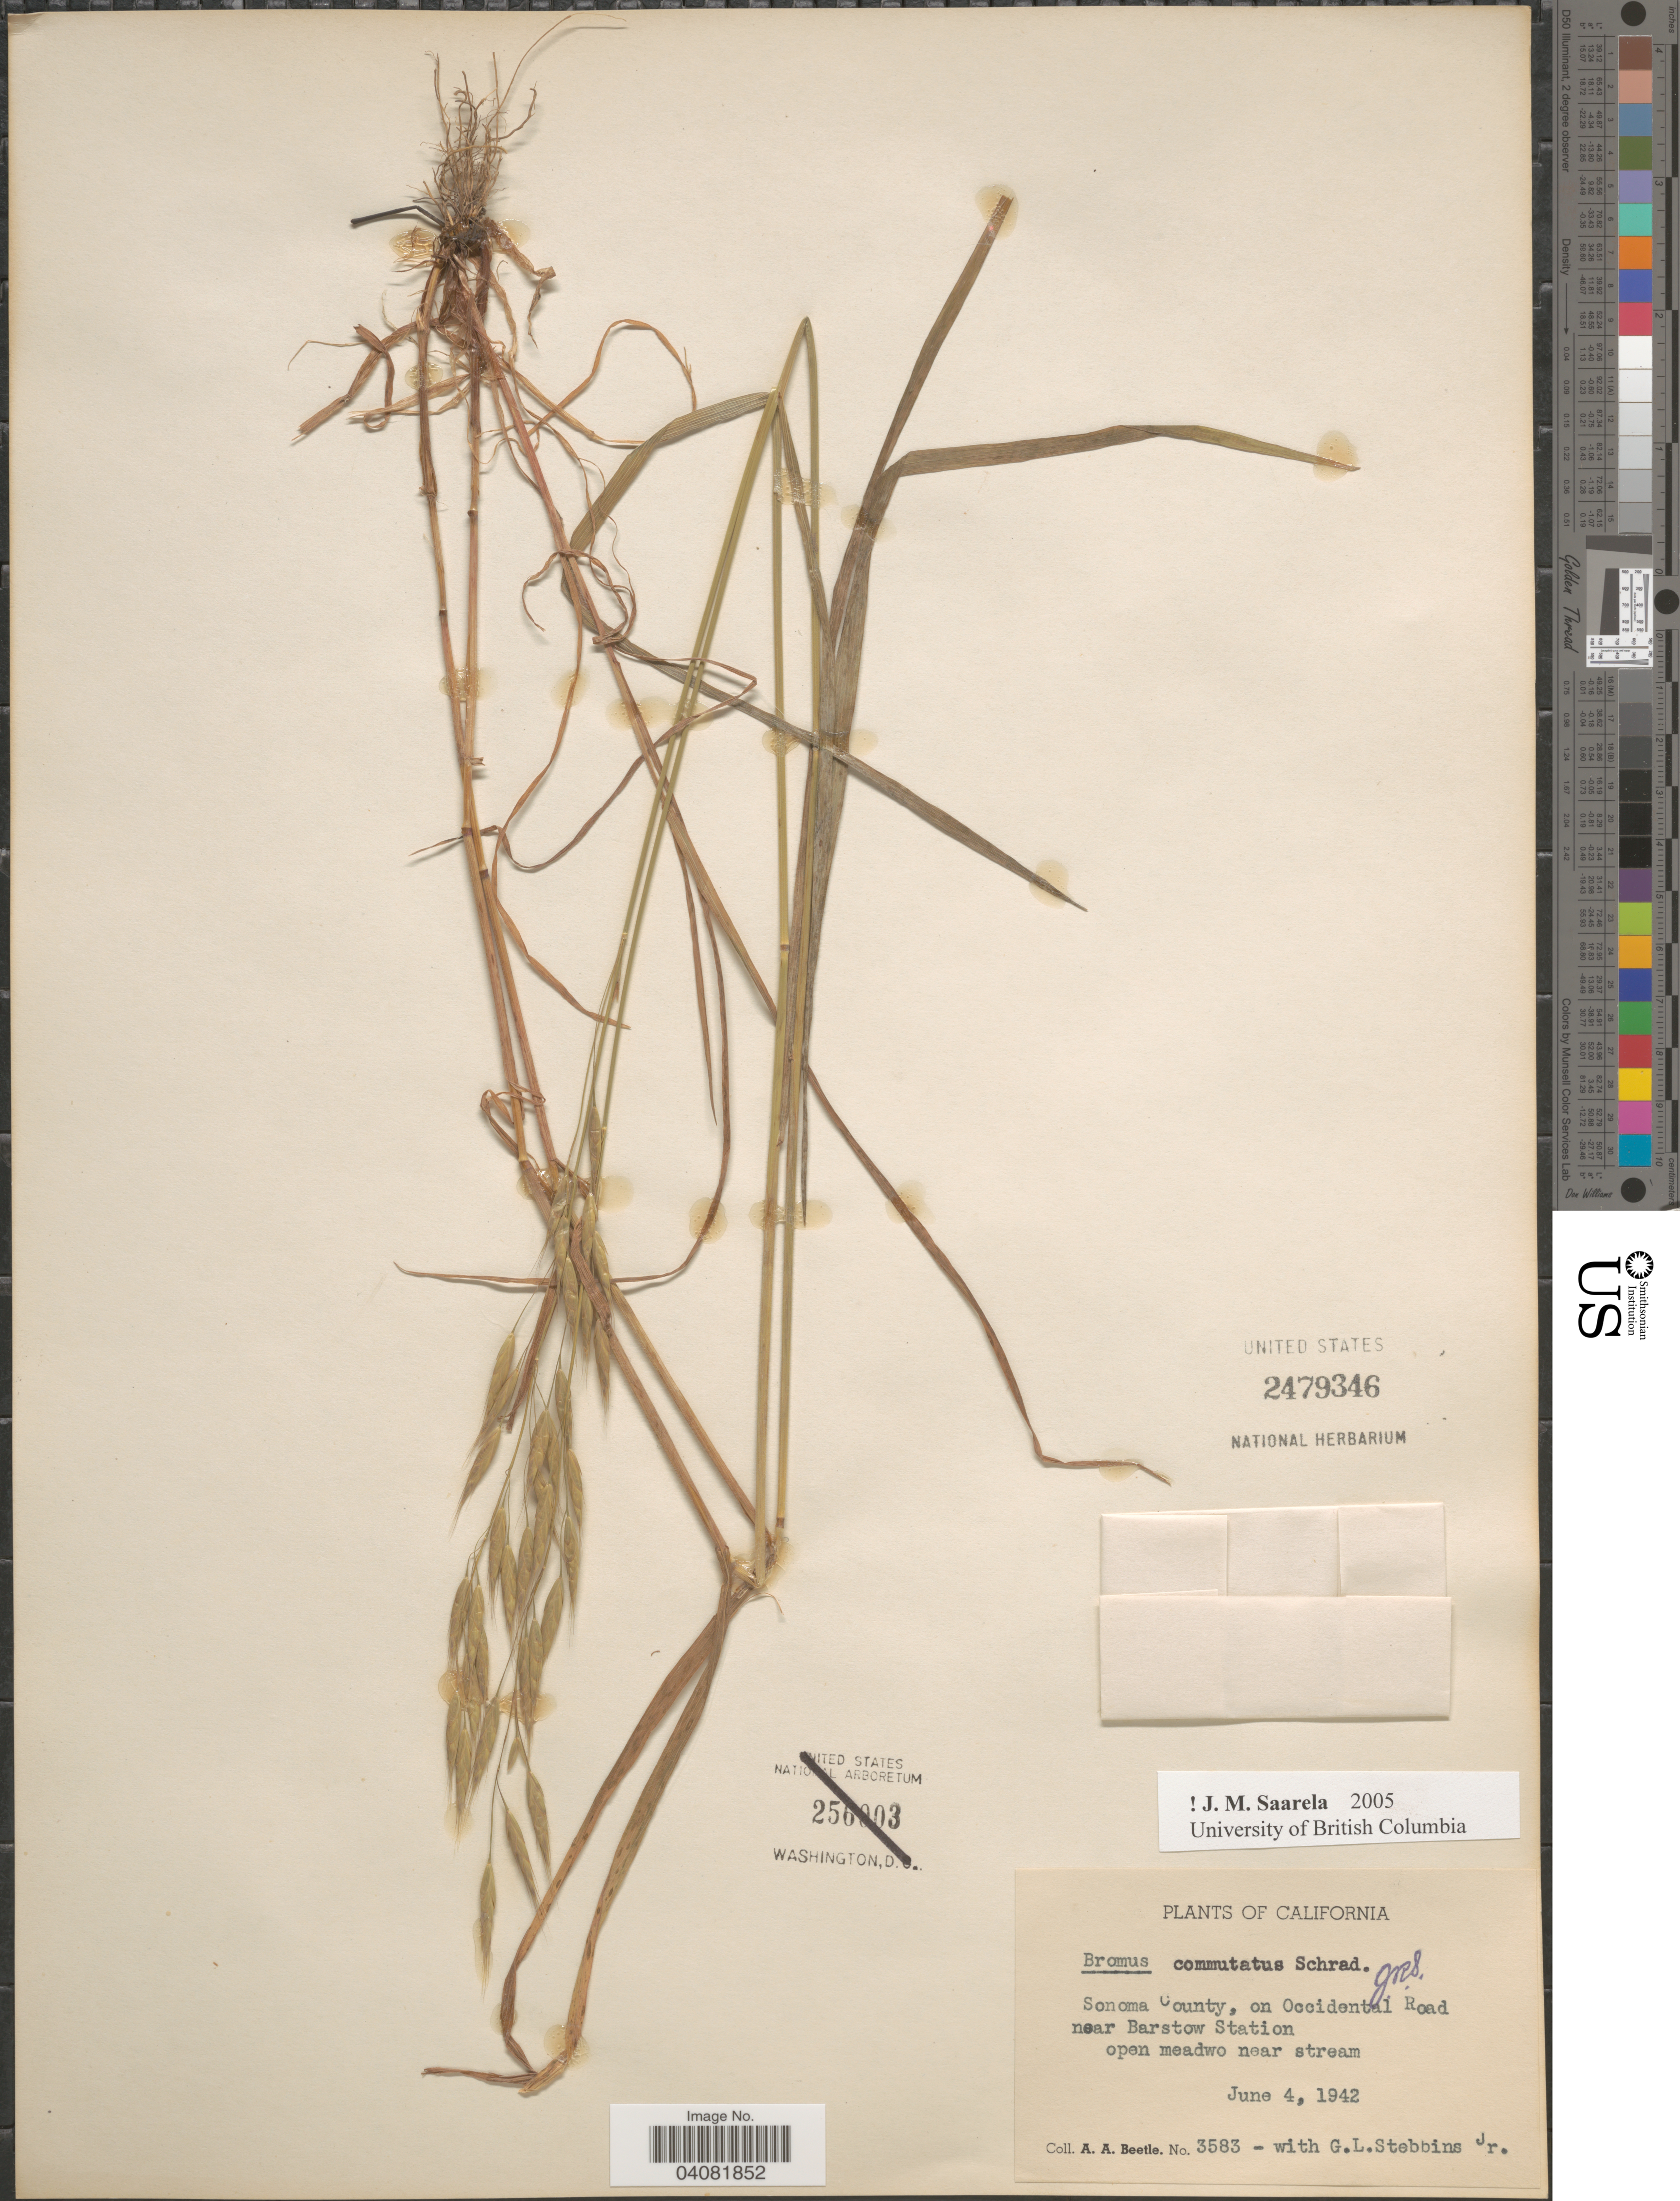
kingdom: Plantae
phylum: Tracheophyta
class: Liliopsida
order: Poales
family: Poaceae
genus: Bromus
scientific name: Bromus commutatus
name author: Schrad.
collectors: A. A. Beetle & G. L. Stebbins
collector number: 3583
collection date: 1942-06-04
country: United States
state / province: California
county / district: Sonoma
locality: Sonoma County, on Occidental Road near Barstow Station open meadow near stream.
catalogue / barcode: US 2479346